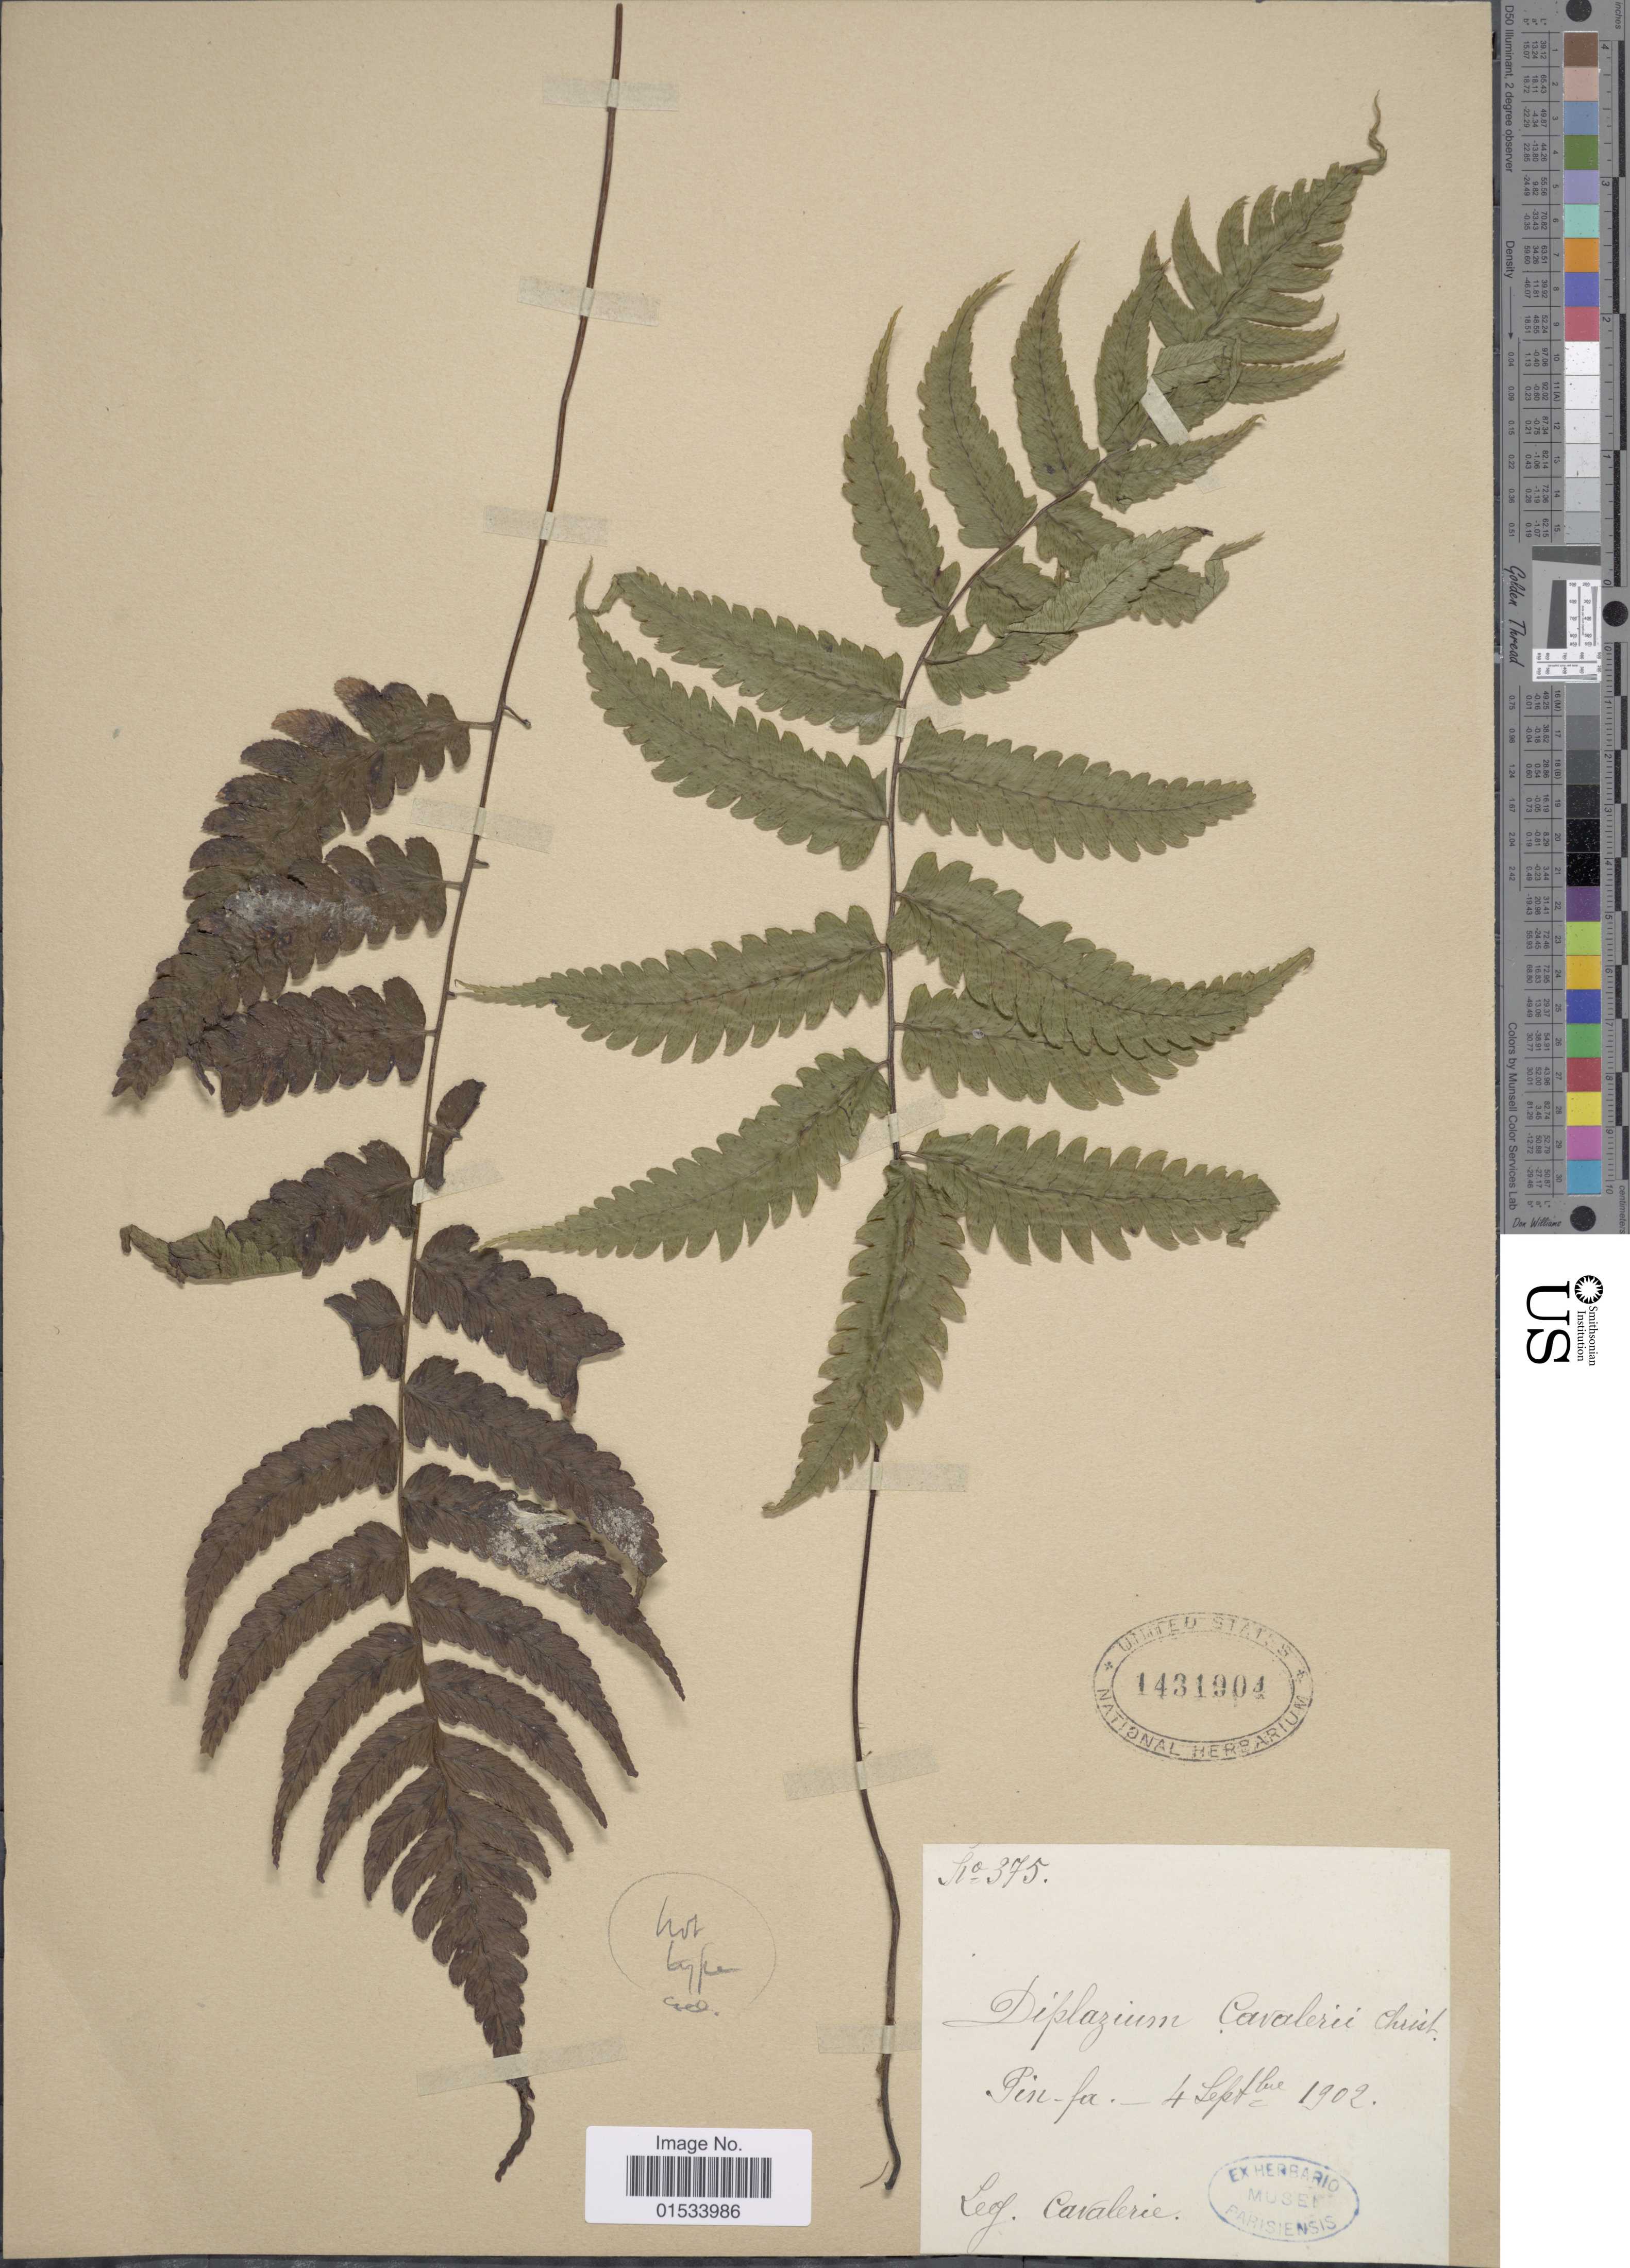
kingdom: Plantae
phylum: Tracheophyta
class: Polypodiopsida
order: Polypodiales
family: Athyriaceae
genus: Diplazium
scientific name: Diplazium mettenianum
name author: (Miq.) C. Chr.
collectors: -. Cavalerie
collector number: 375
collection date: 1902-09-04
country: China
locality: Pen fa [interpreted]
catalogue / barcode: US 1431904